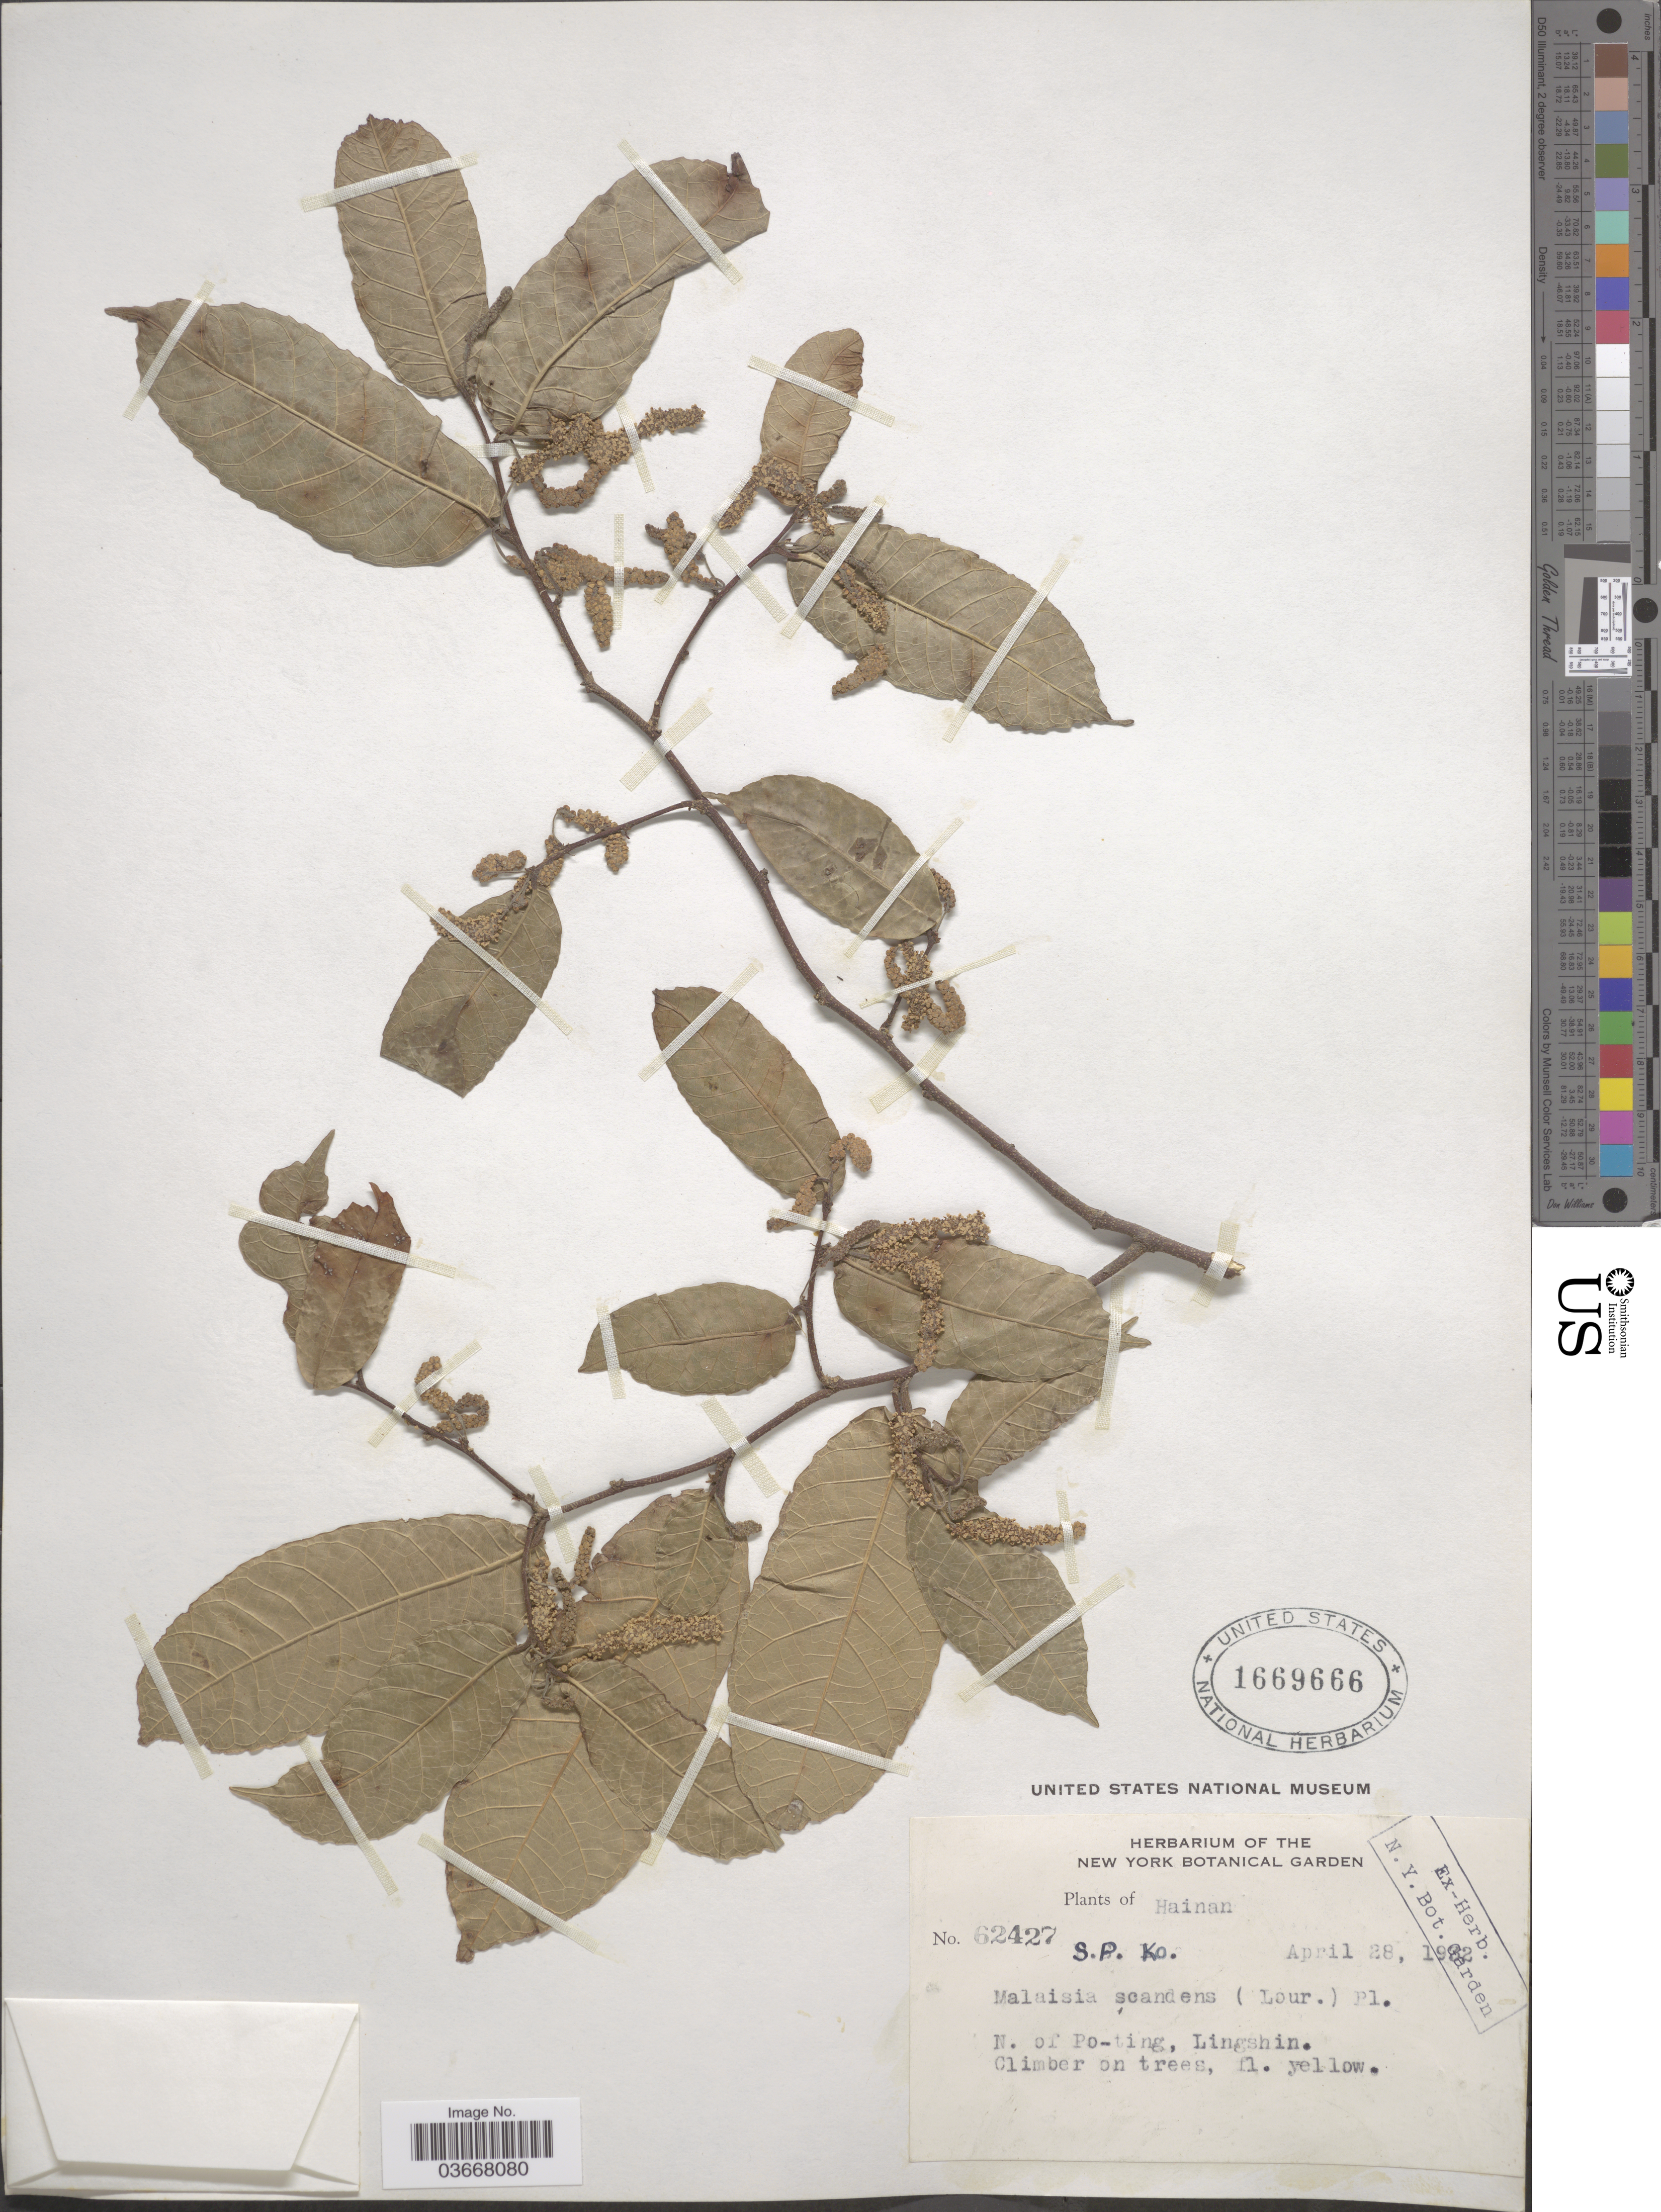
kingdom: Plantae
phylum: Tracheophyta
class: Magnoliopsida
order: Rosales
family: Moraceae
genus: Malaisia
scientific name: Malaisia scandens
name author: (Lour.) Planch.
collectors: S. P. Ko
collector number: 62427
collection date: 1932-04-28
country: China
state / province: Hainan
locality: N. of Po-ting, Lingshin.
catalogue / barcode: US 1669666